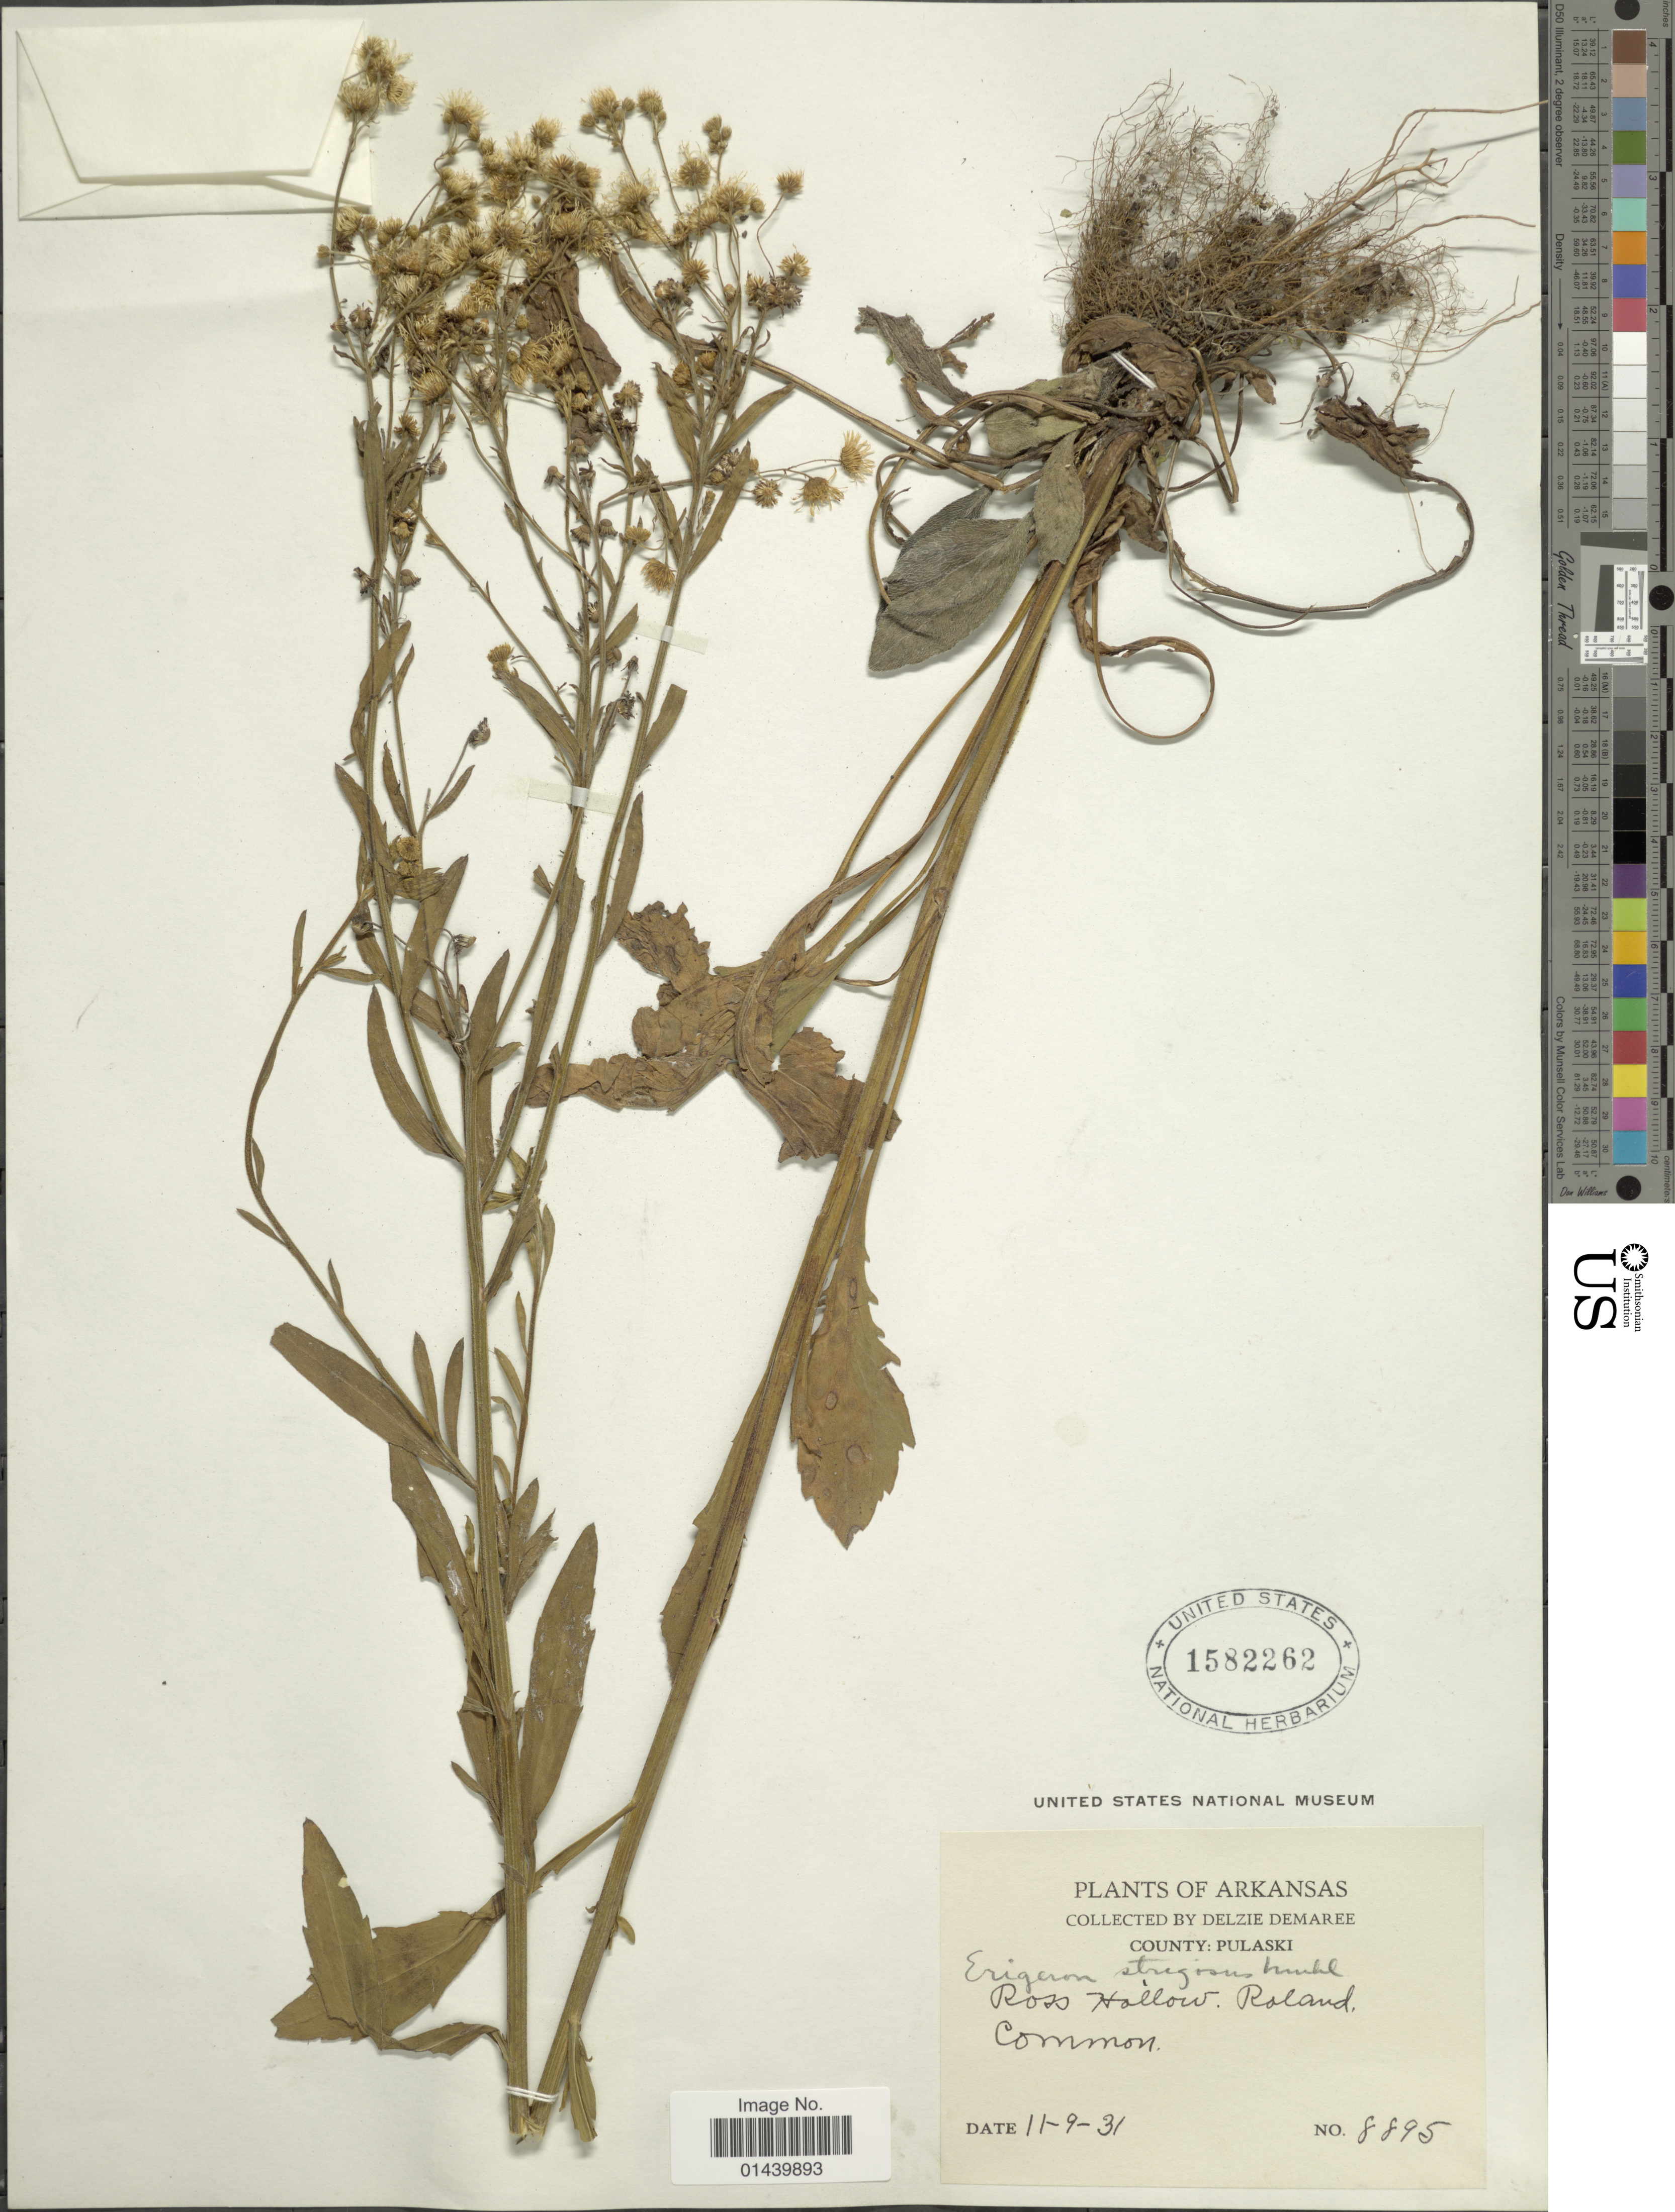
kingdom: Plantae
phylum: Tracheophyta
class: Magnoliopsida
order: Asterales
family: Asteraceae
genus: Erigeron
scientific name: Erigeron strigosus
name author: Muhl. ex Willd.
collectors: D. Demaree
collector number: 8895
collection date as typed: Transcribed d/m/y: 11/9/31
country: United States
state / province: Arkansas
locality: County: Pulaski. Ross Hallow. Roland.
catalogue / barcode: US 1582262